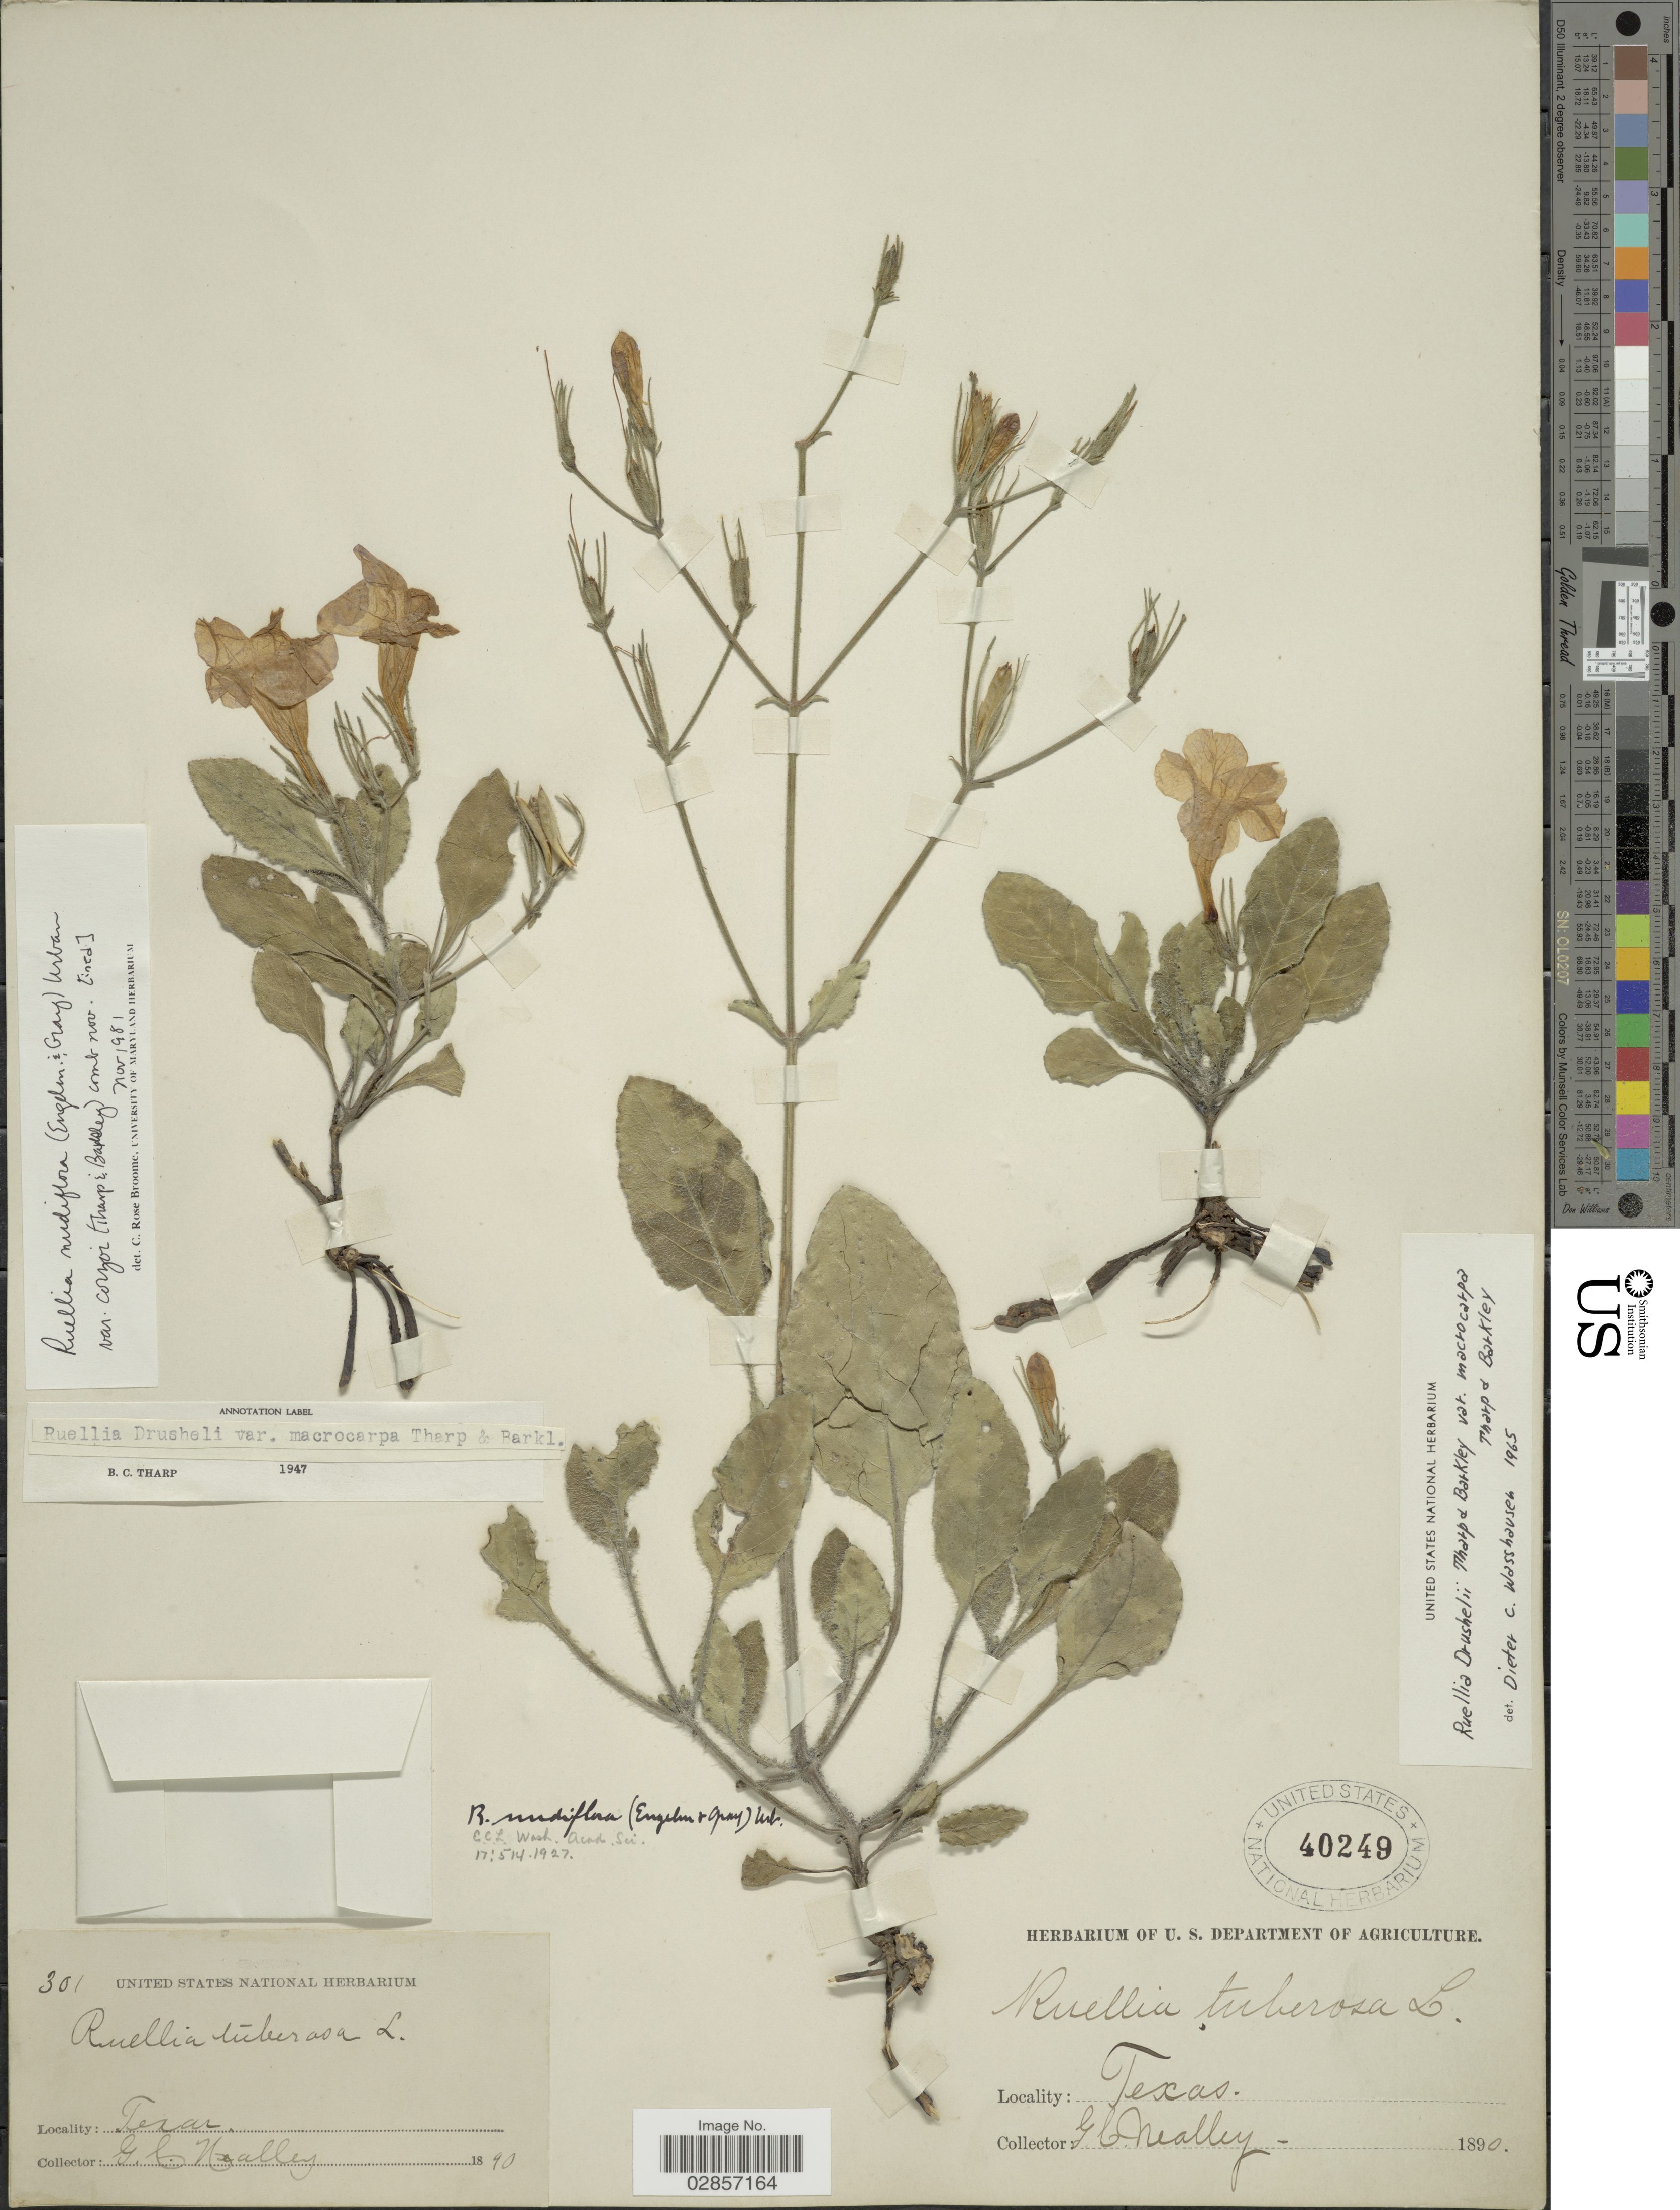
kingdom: Plantae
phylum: Tracheophyta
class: Magnoliopsida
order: Lamiales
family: Acanthaceae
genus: Ruellia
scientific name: Ruellia corzoi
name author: Tharp & F.A. Barkley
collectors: G. C. Nealley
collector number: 301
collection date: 1890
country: United States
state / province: Texas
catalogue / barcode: US 40249